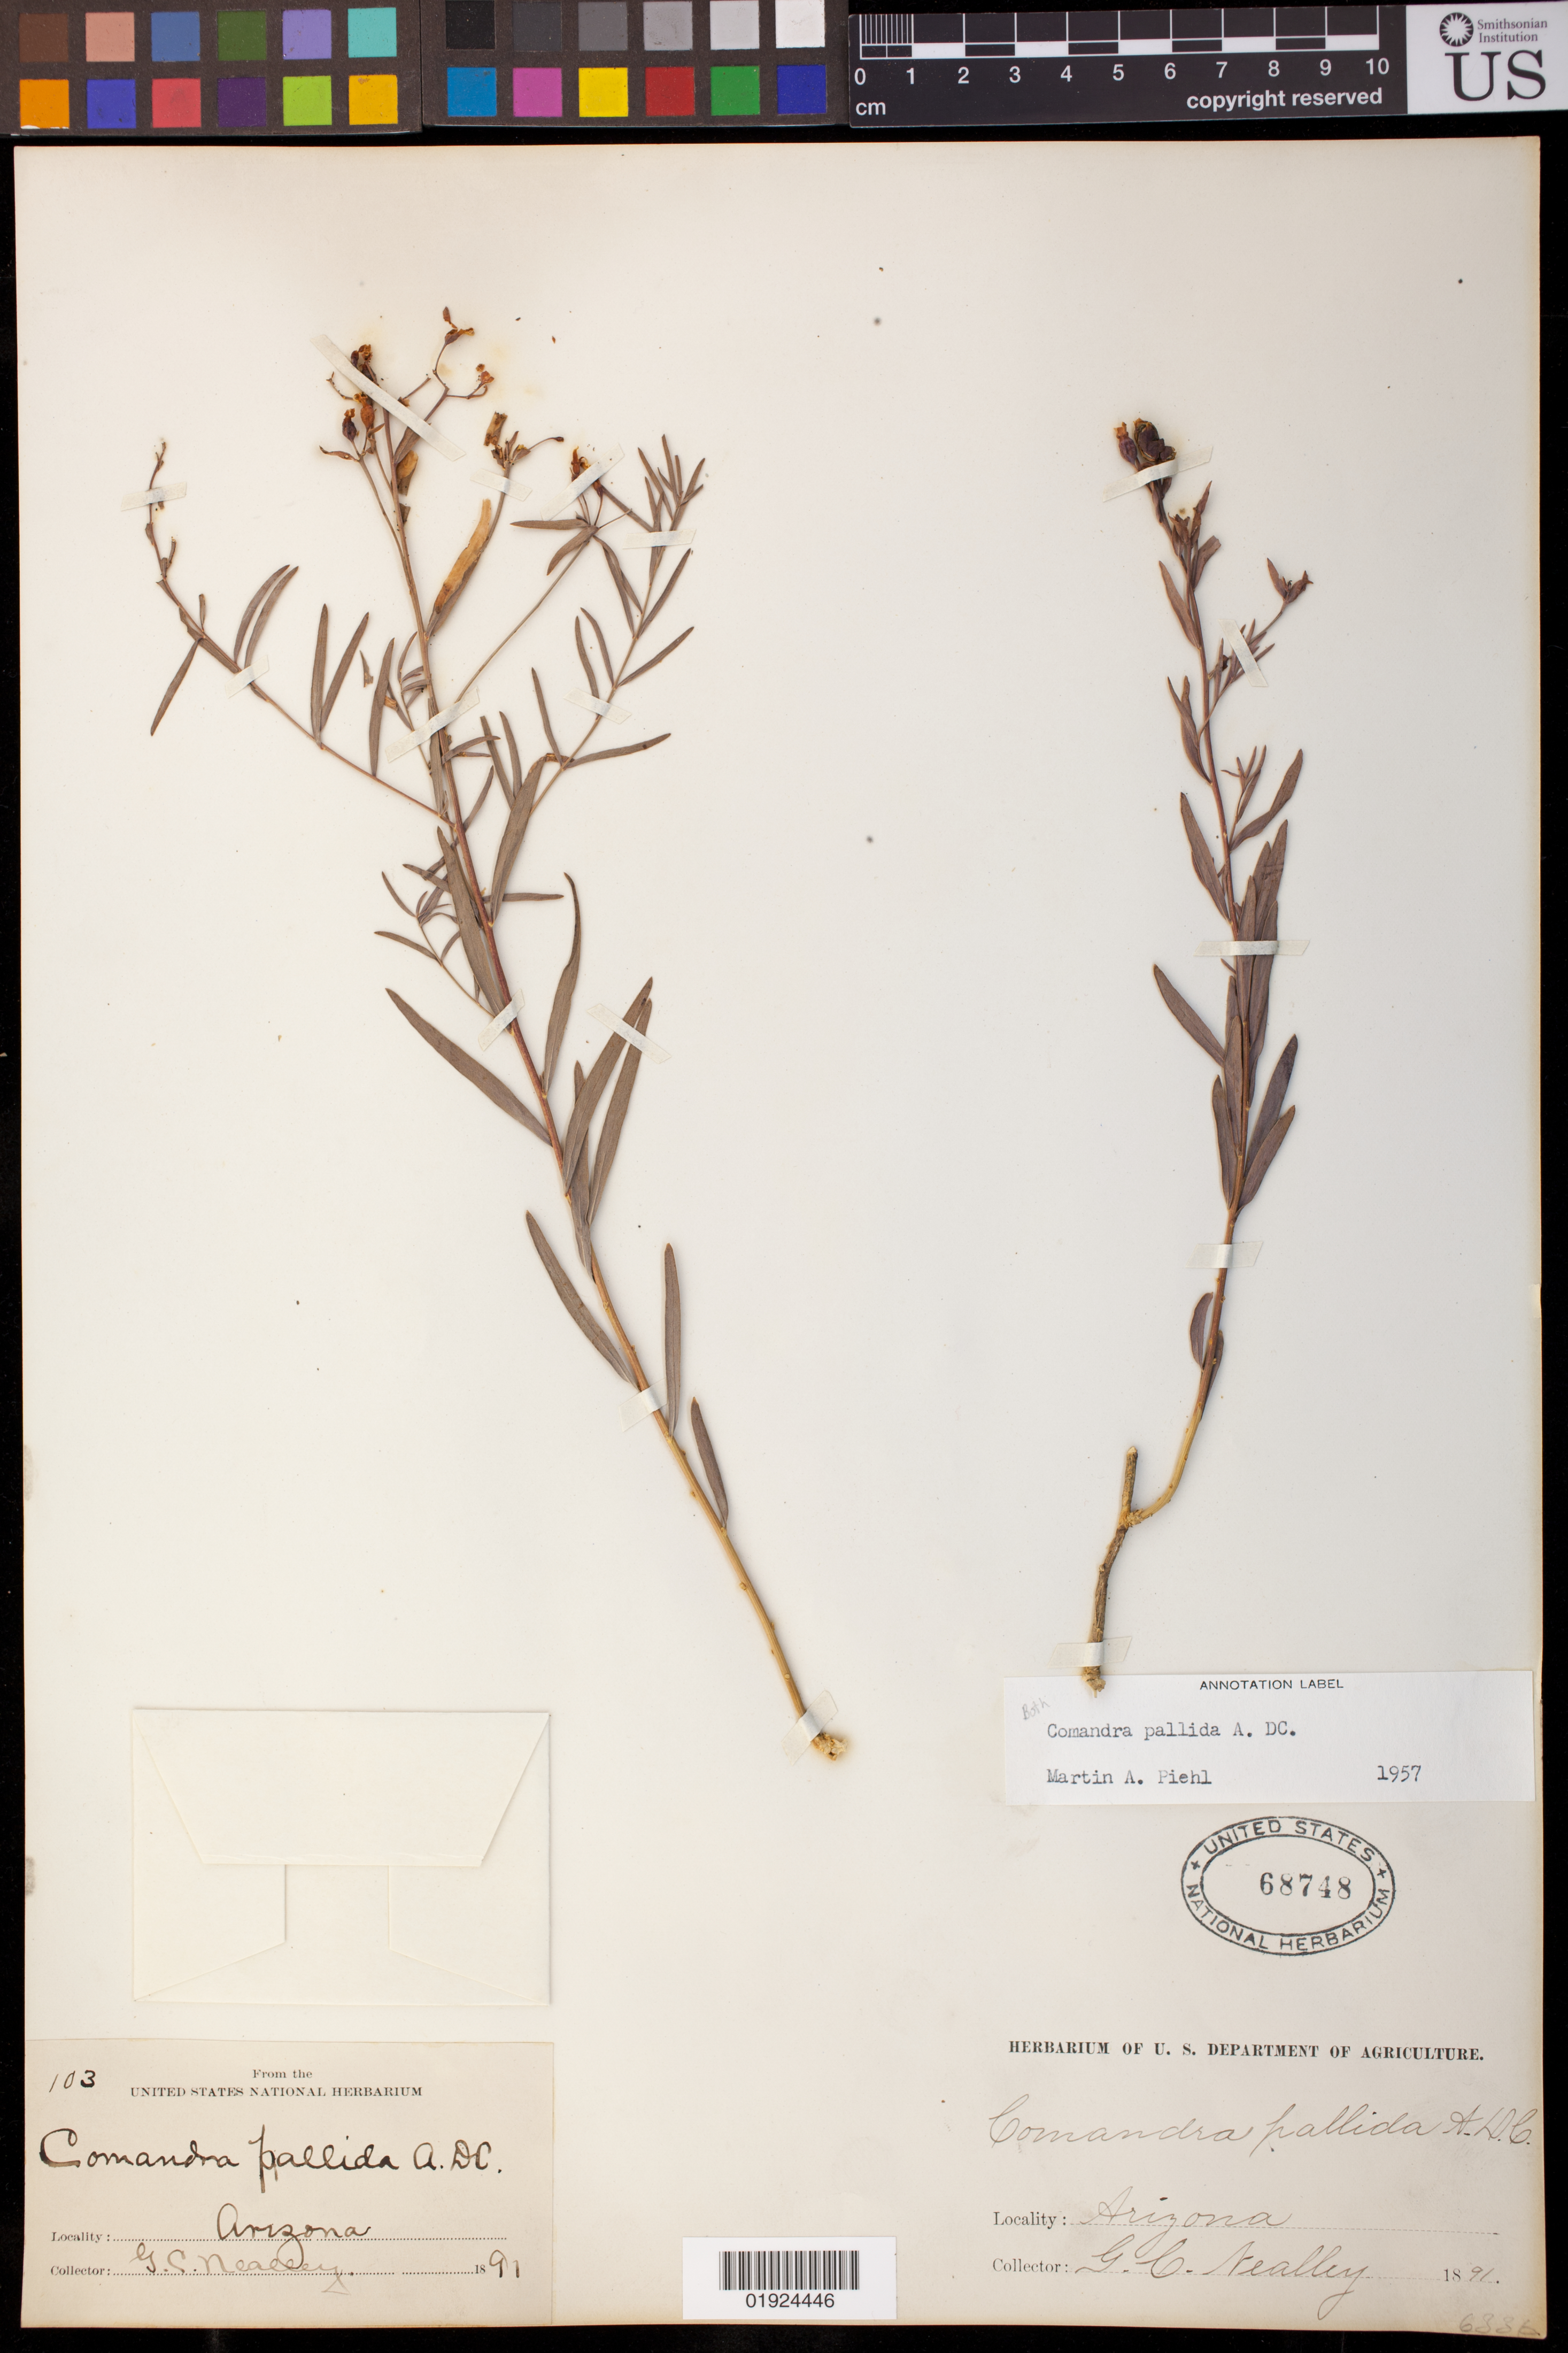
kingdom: Plantae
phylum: Tracheophyta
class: Magnoliopsida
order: Santalales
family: Comandraceae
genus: Comandra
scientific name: Comandra pallida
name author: A. DC.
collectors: G. C. Nealley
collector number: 103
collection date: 1891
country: United States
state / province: Arizona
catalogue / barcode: US 68748